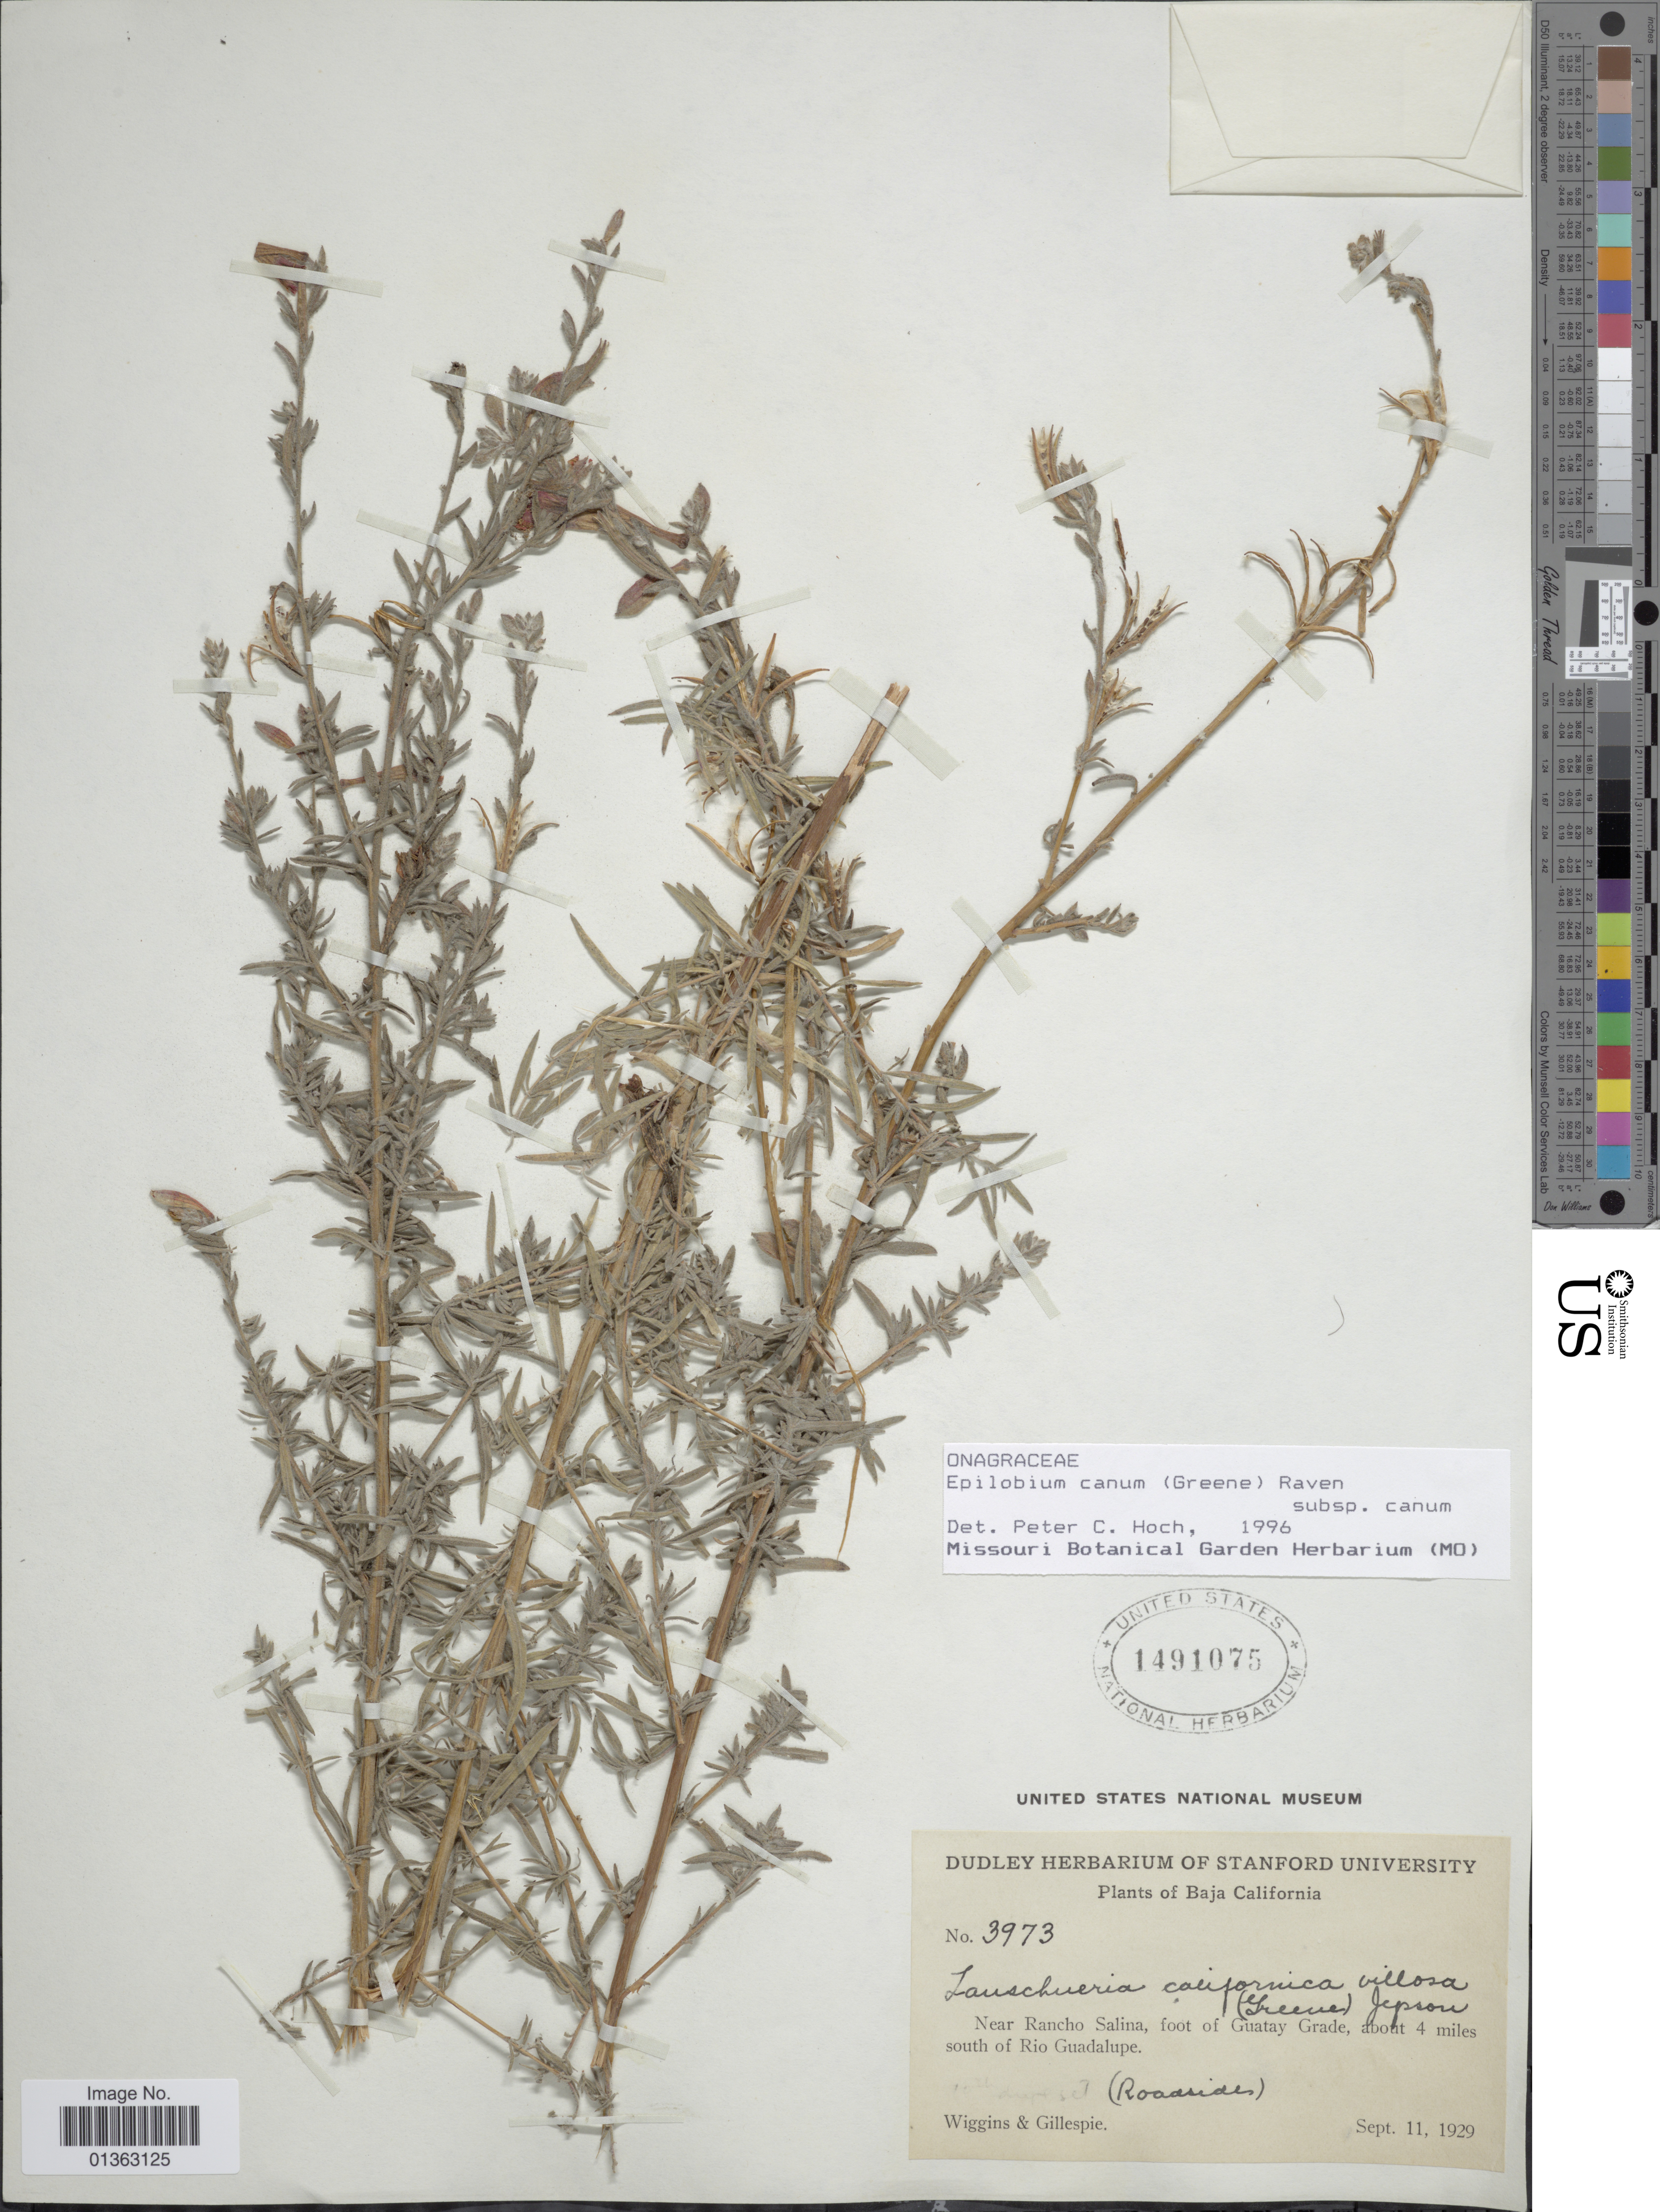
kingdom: Plantae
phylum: Tracheophyta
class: Magnoliopsida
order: Myrtales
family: Onagraceae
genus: Epilobium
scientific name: Epilobium canum subsp. canum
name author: (Greene) P.H. Raven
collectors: -- Wiggins & -- Gillespie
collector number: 3973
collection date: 1929-09-11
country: Mexico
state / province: Baja California Norte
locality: Near Rancho Salina, foot of Guatay Grade, about 4 miles south of Rio Guadalupe.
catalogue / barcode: US 1491075